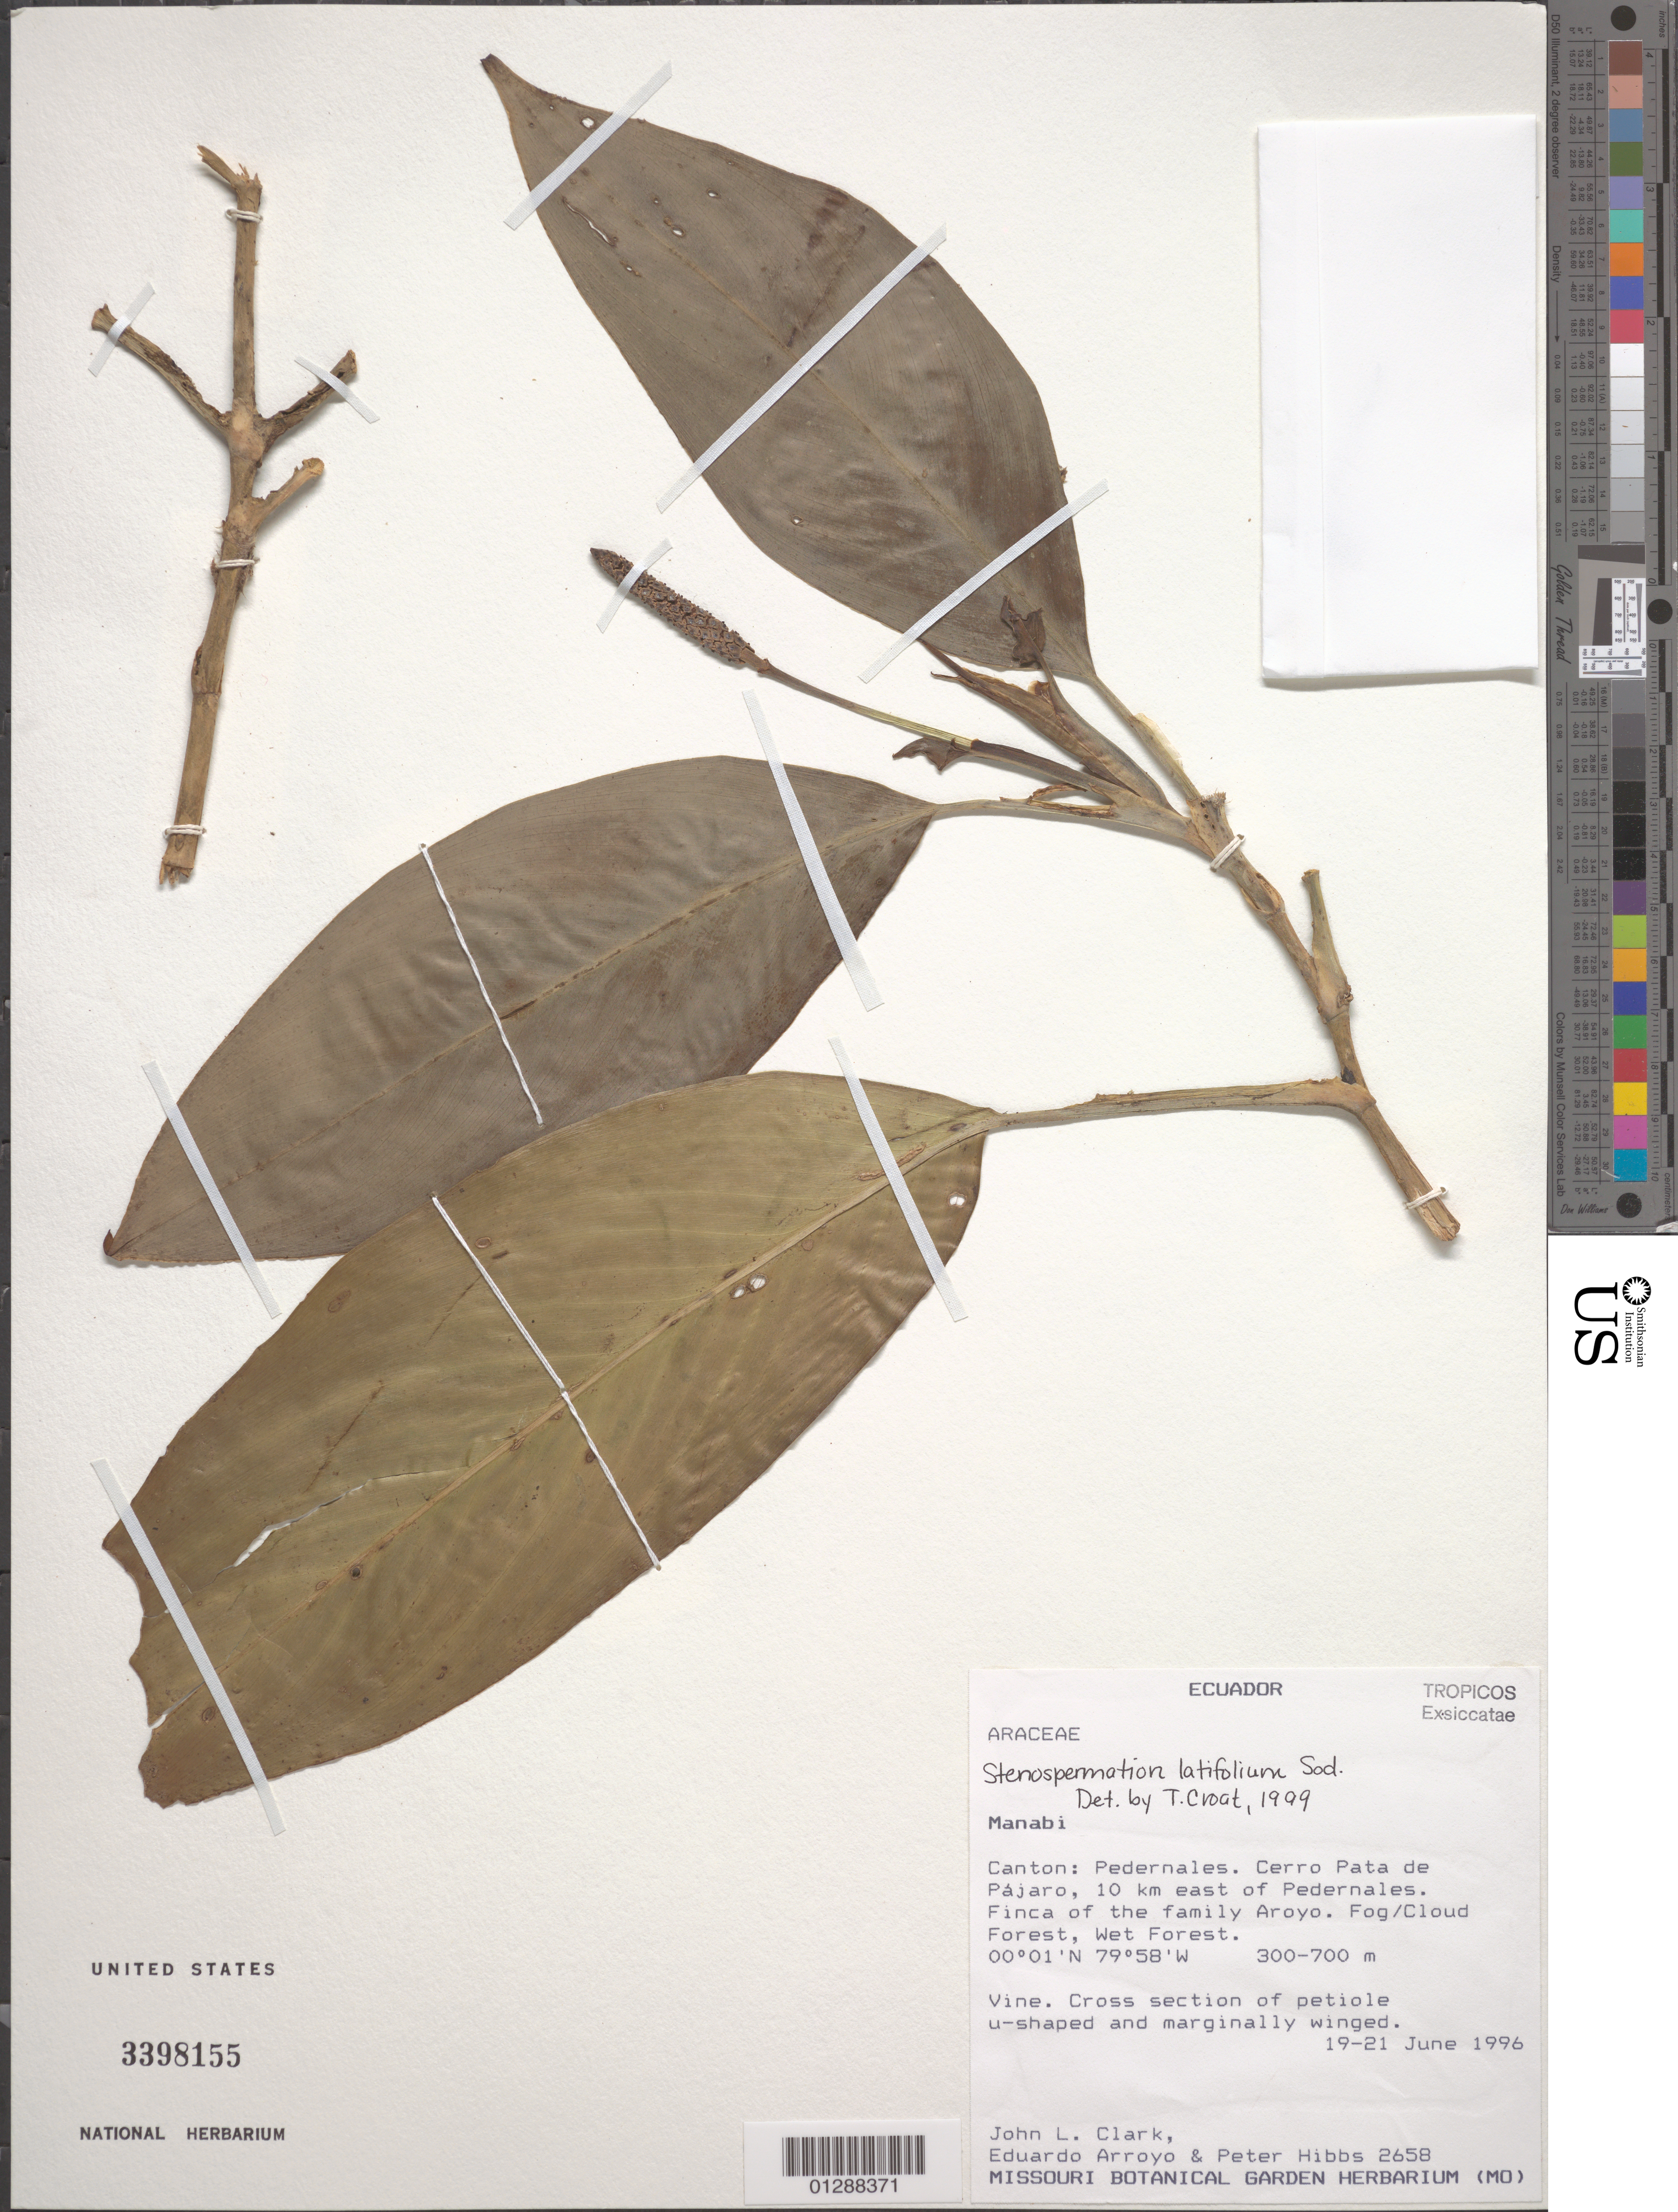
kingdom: Plantae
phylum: Tracheophyta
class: Liliopsida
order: Alismatales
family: Araceae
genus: Stenospermation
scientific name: Stenospermation latifolium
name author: Engl.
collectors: J. L. Clark, E. Arroyo & P. Hibbs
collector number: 2658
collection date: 1996-06-19/1996-06-21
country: Ecuador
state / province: Manabí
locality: Canton: Pedernales. Cerro Pata de Pájaro, 10 km east of Pedernales. Finca of the family Aroyo.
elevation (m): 300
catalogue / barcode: US 3398155